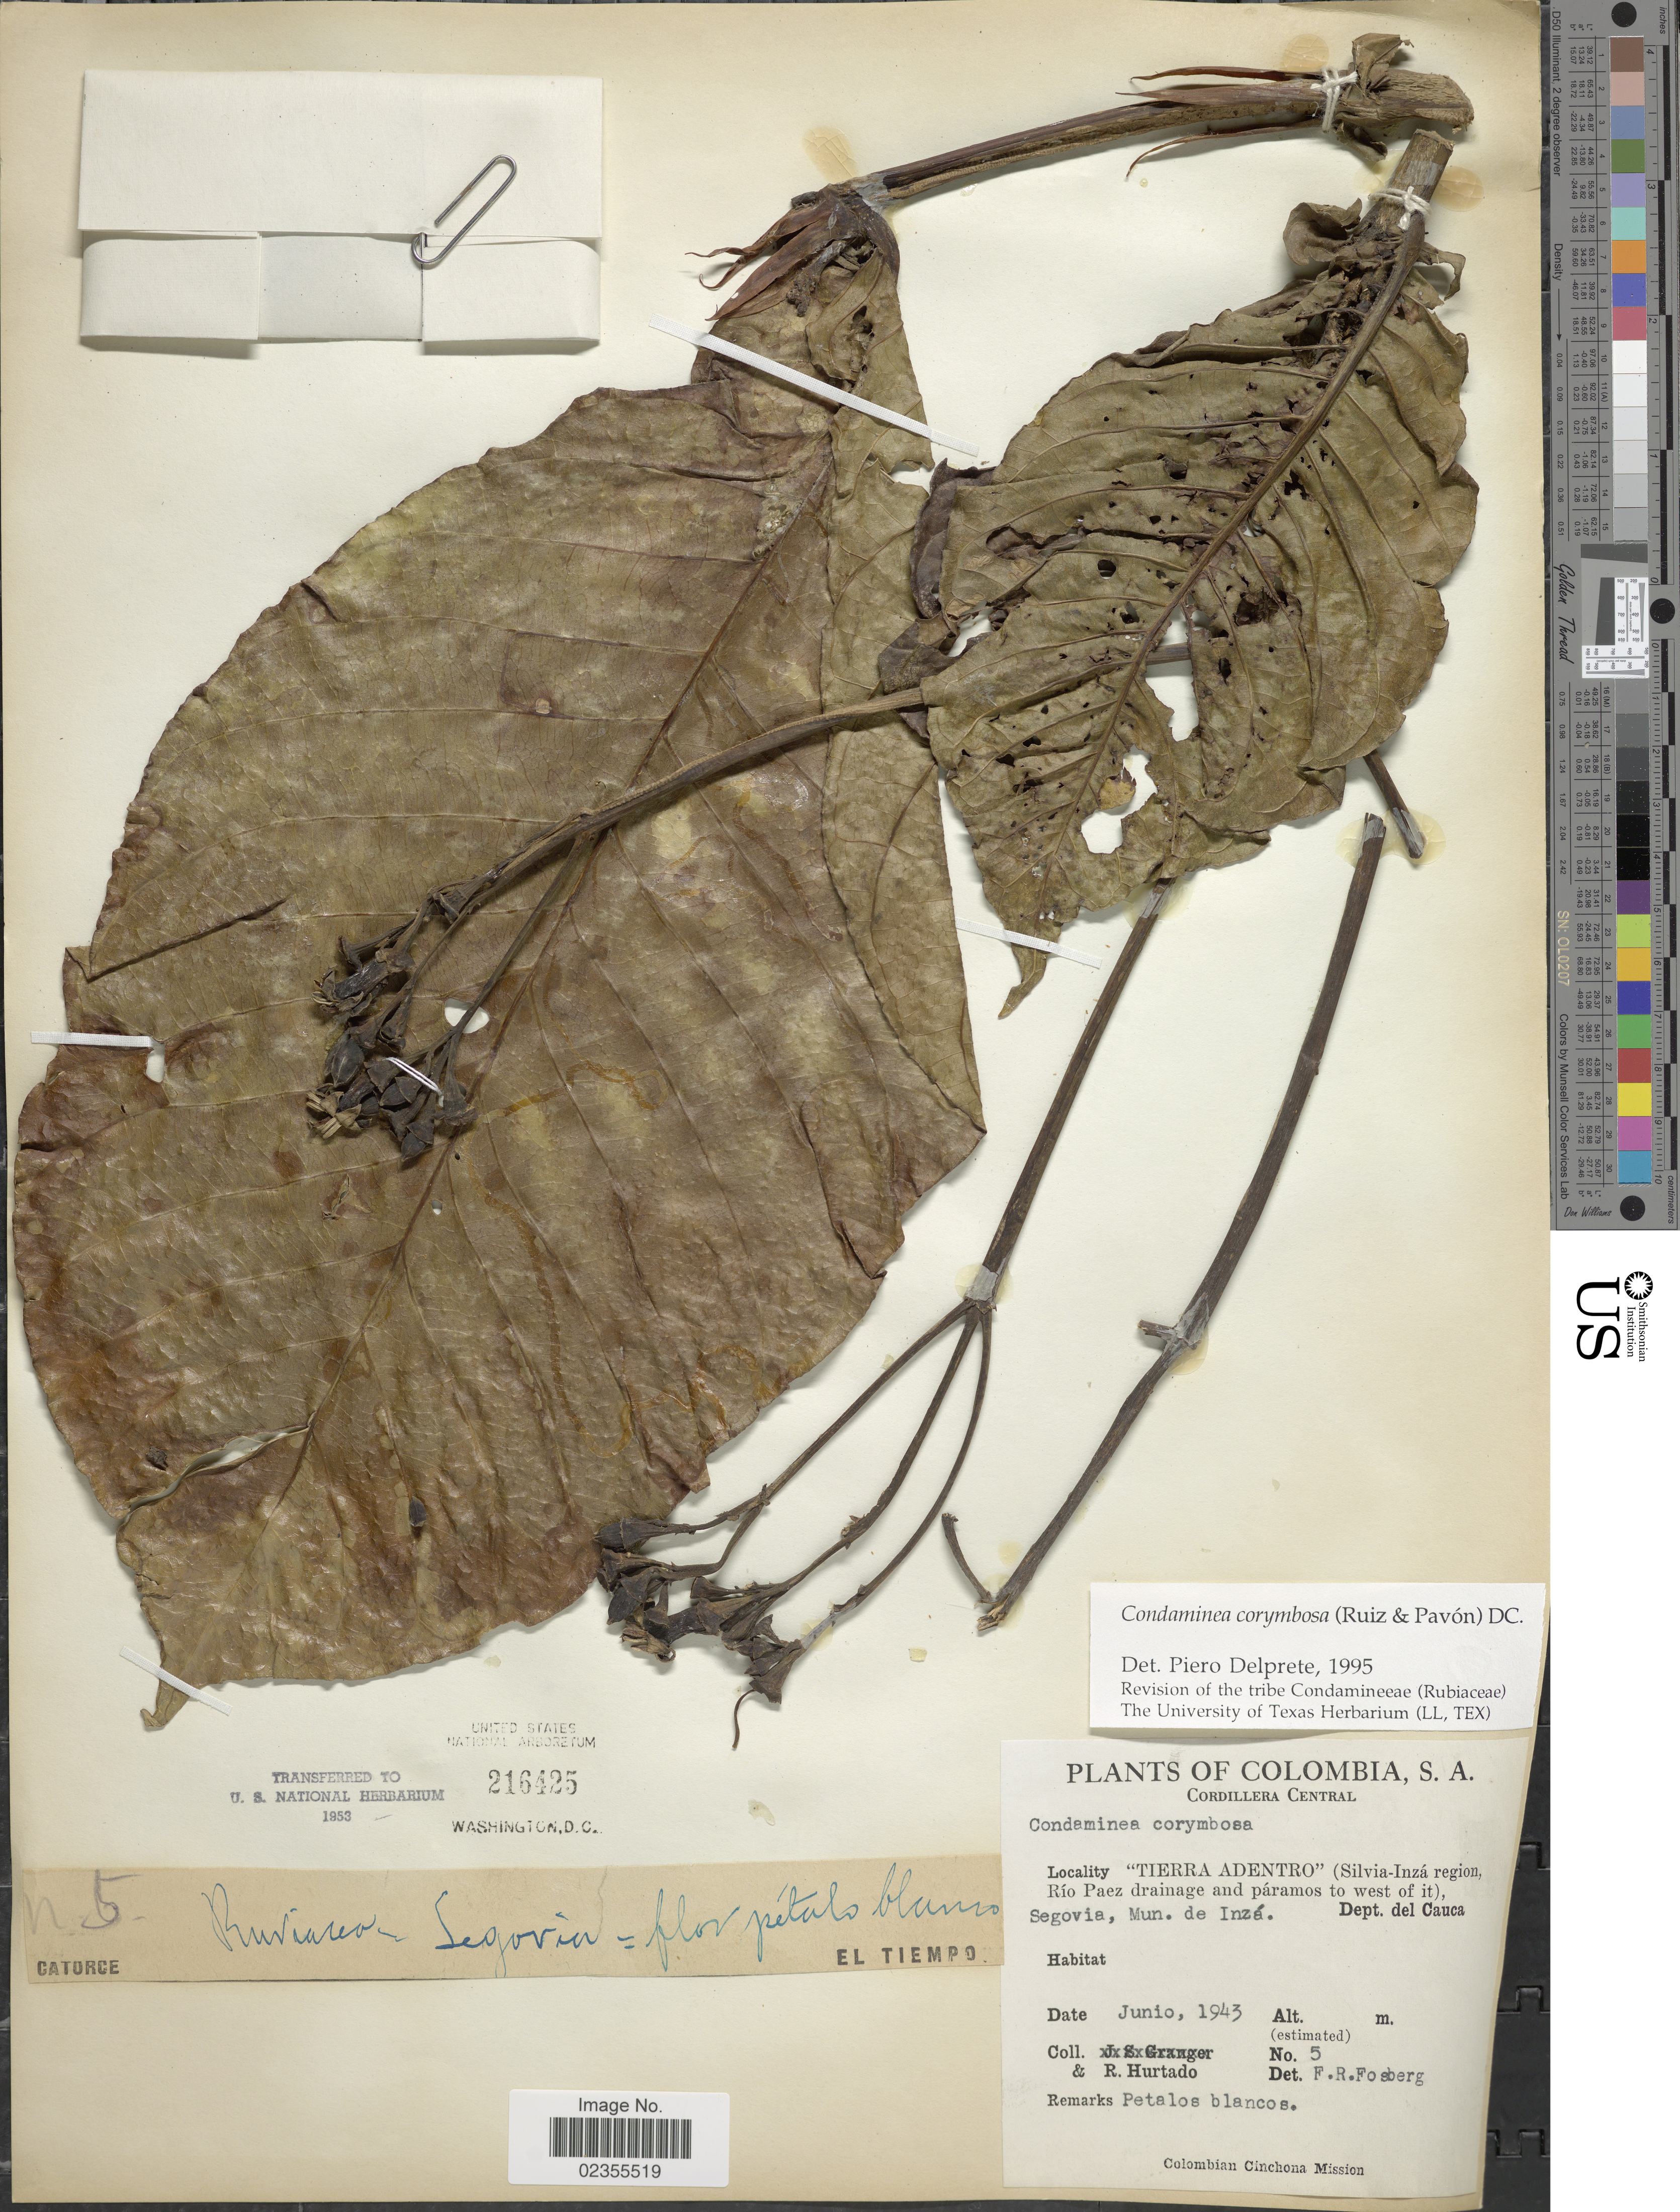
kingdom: Plantae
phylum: Tracheophyta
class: Magnoliopsida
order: Gentianales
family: Rubiaceae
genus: Condaminea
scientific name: Condaminea corymbosa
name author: (Ruiz & Pav.) DC.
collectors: R. Hurtado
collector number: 5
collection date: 1943-06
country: Colombia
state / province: Cauca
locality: Cordillera Central. "Tierra Adentro"(Silvia-Inza Region, Rio Paez drainage and paramos to west of it) Segovia. Mun. de Inza